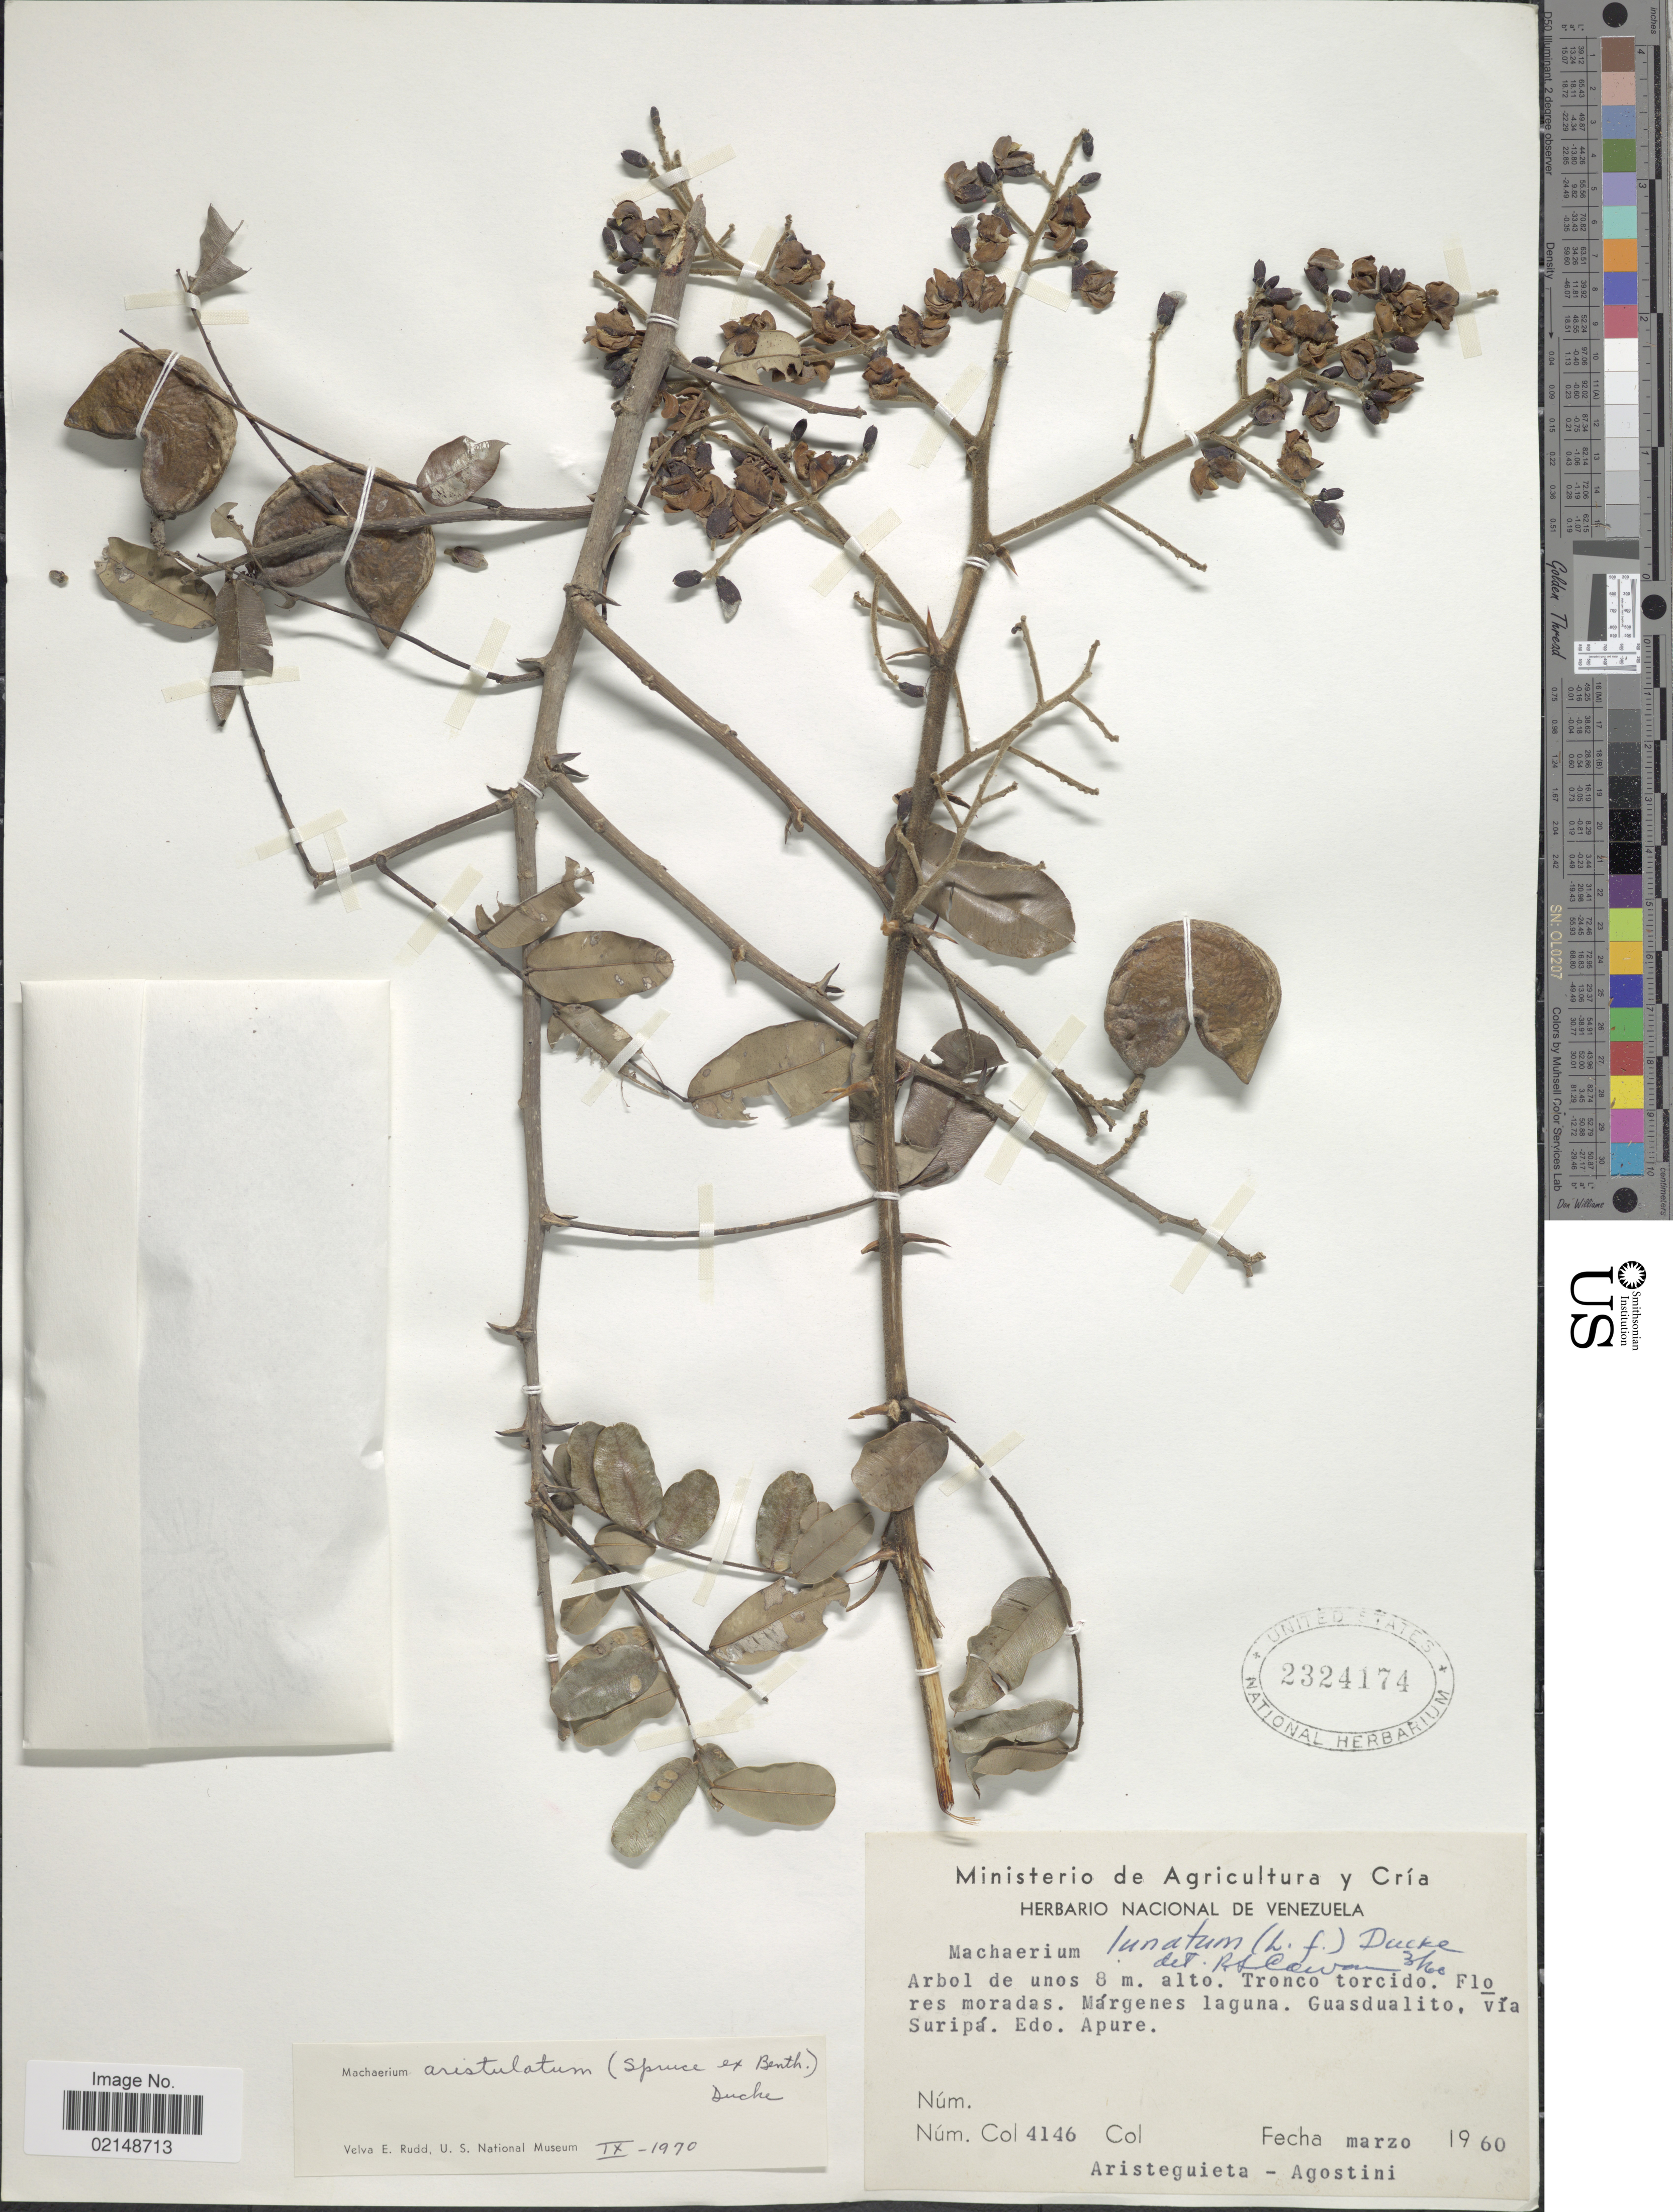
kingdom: Plantae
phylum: Tracheophyta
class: Magnoliopsida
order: Fabales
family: Fabaceae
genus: Machaerium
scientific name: Machaerium aristulatum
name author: (Spruce ex Benth.) Duckee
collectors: -. Aristeguieta & Agostini, --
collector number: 4146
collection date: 1960-03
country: Venezuela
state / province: Apure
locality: Guasdualito, via Suripa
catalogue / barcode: US 2324174